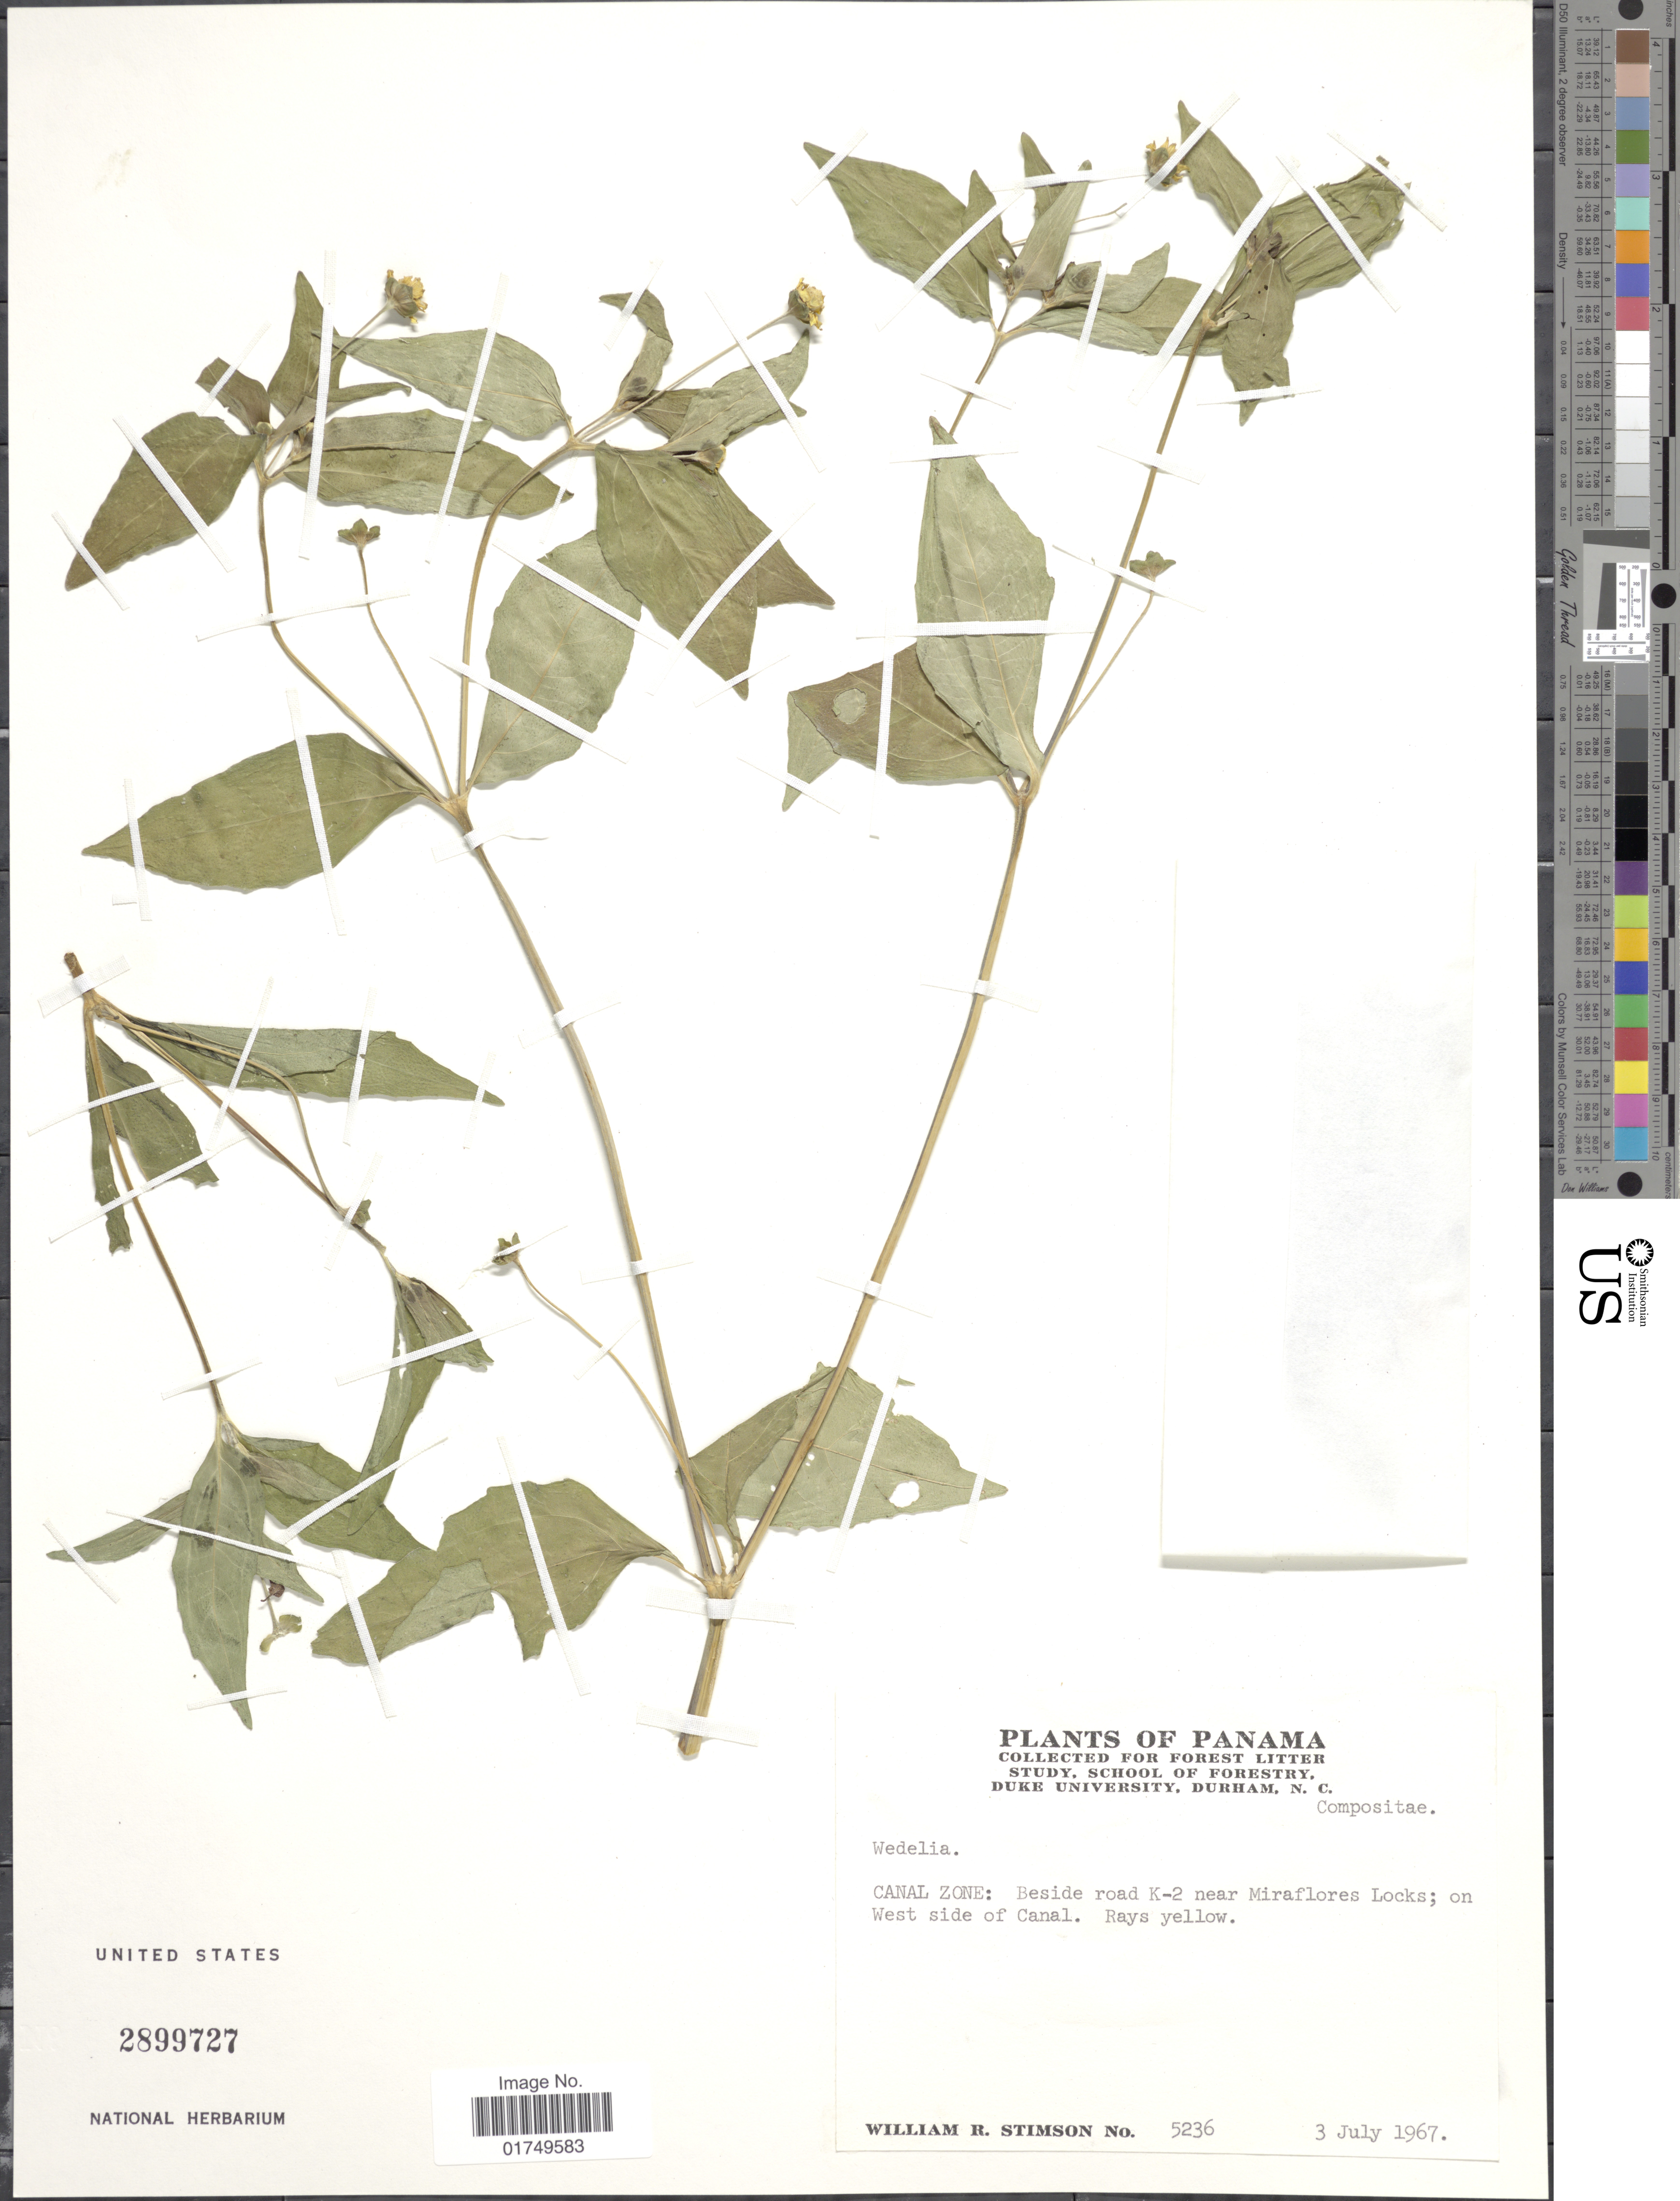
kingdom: Plantae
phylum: Tracheophyta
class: Magnoliopsida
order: Asterales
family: Asteraceae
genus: Melampodium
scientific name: Melampodium divaricatum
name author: (Rich.) DC.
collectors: W. R. Stimson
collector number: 5236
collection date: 1967-07-03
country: Panama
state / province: Panamá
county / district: Canal Zone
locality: Beside road K-2 near Miraflores Locks, on West side of Canal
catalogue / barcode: US 2899727